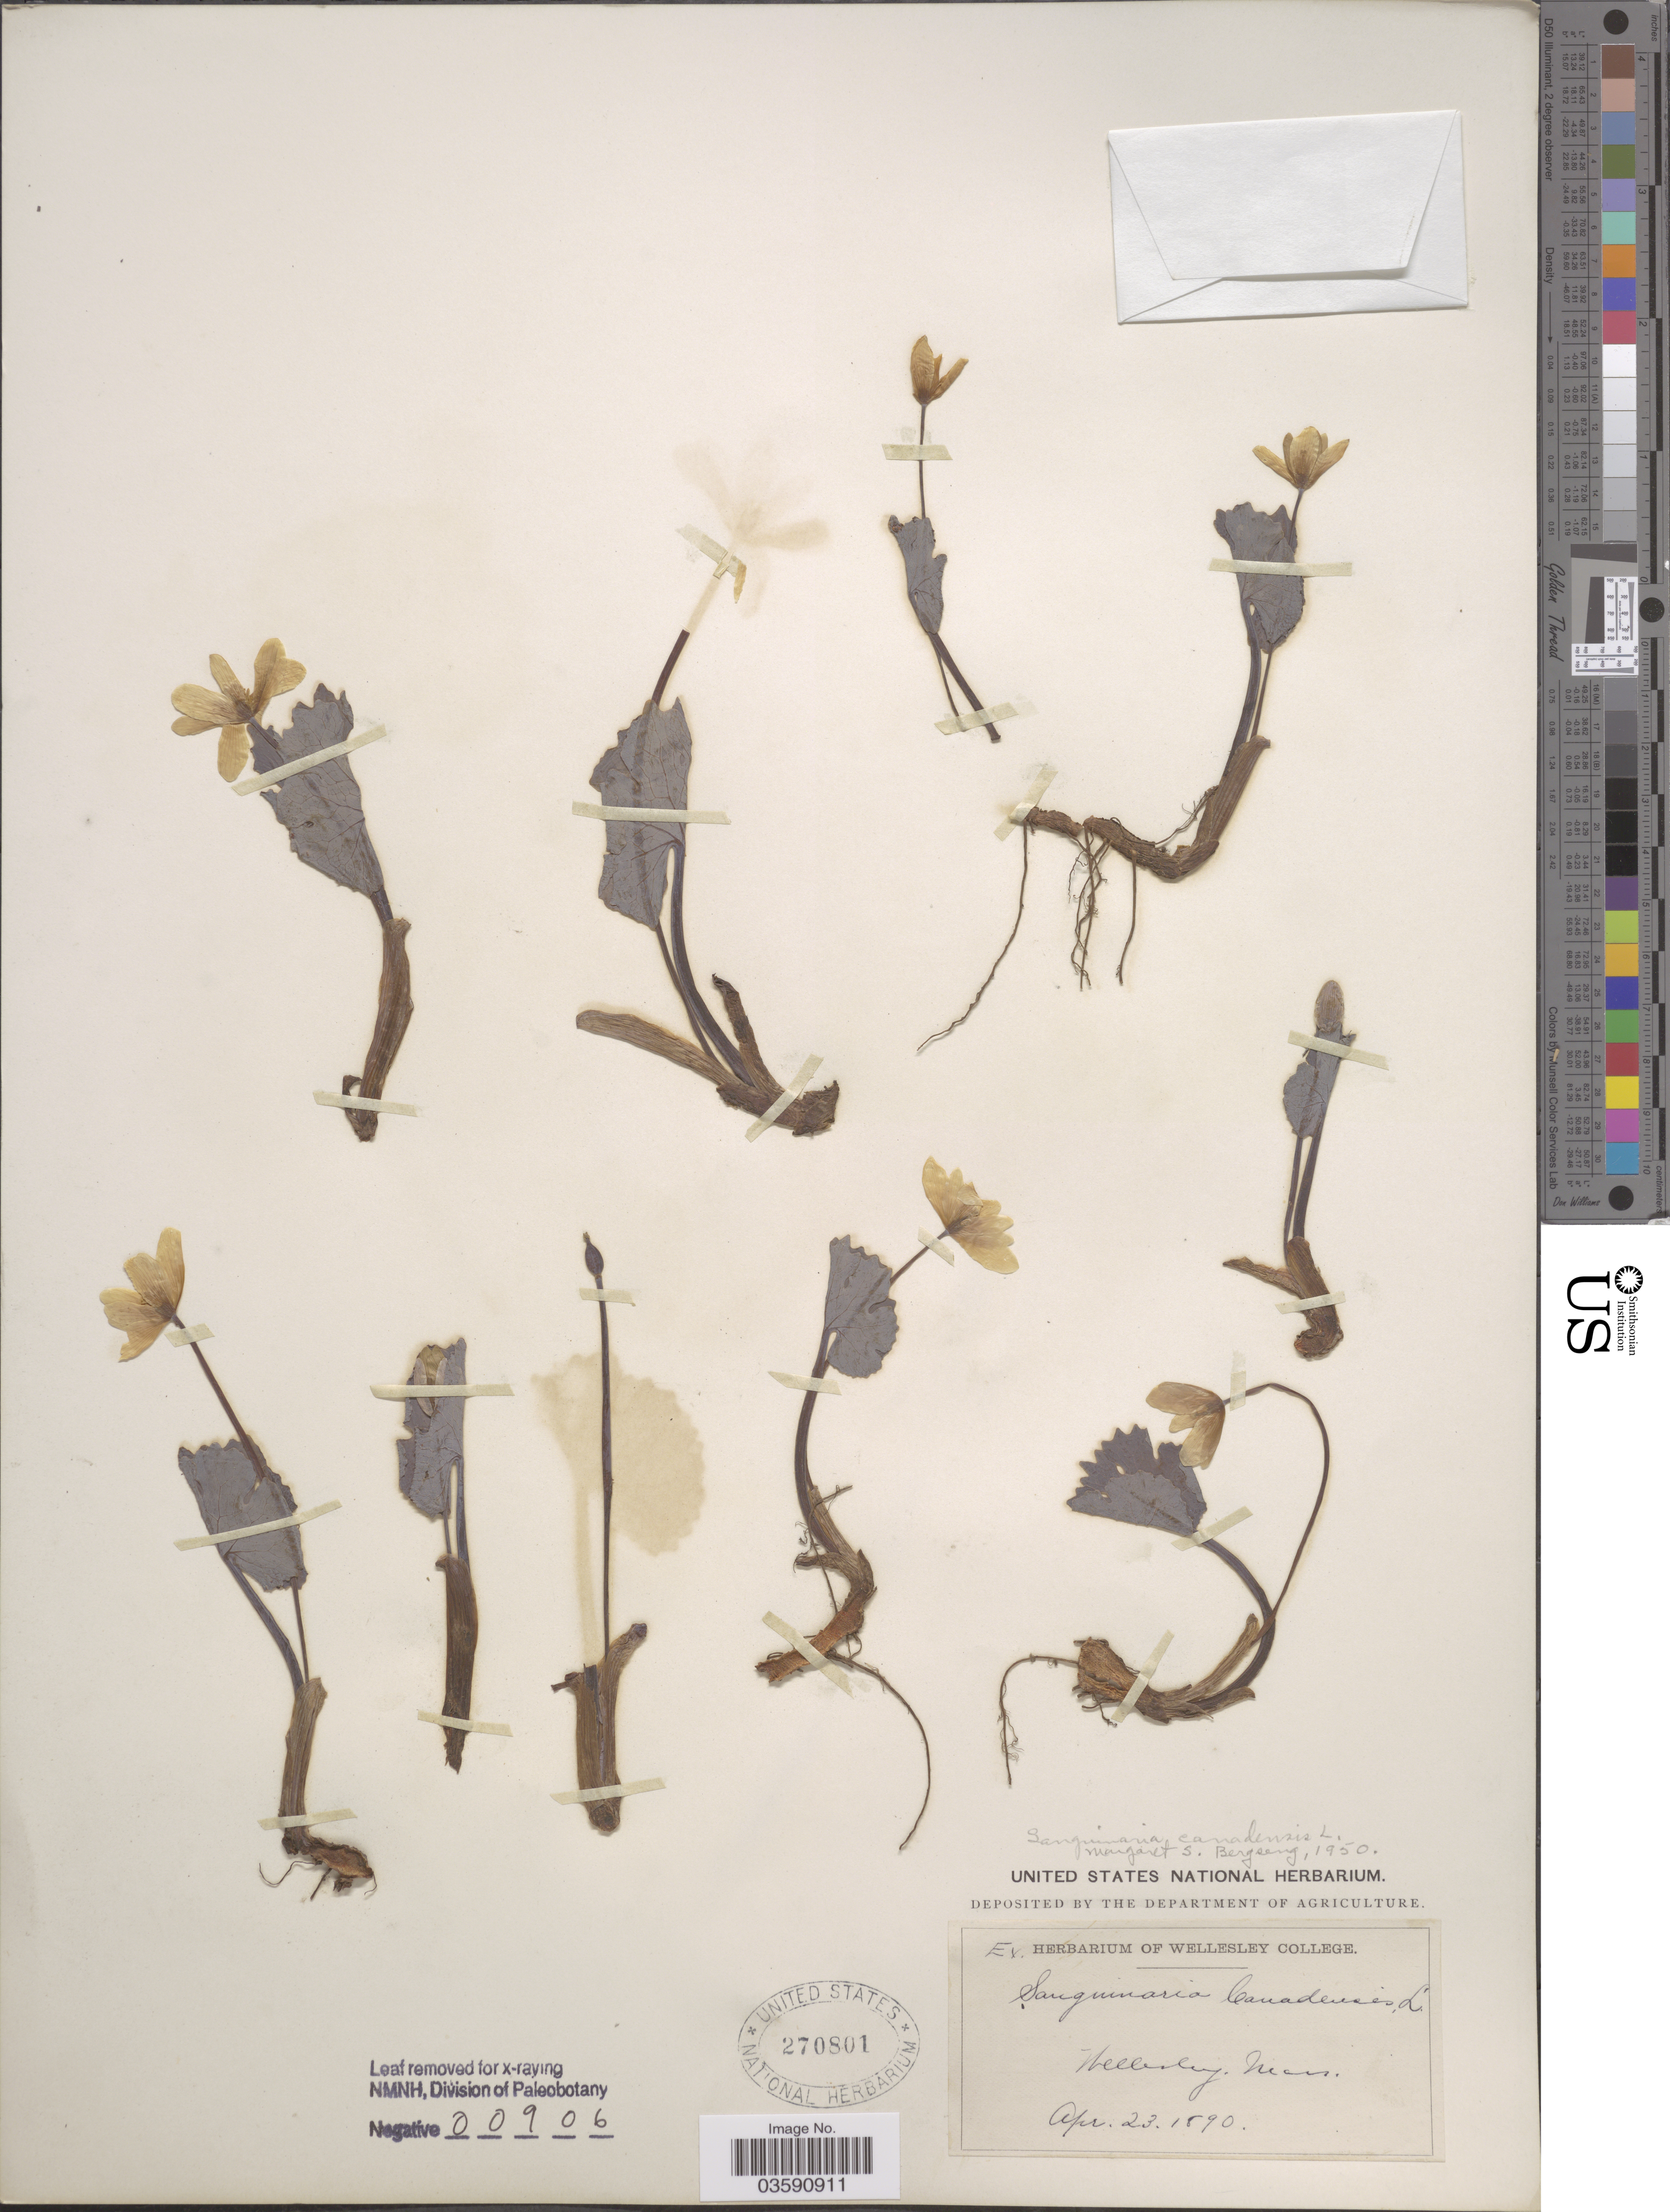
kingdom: Plantae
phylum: Tracheophyta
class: Magnoliopsida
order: Ranunculales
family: Papaveraceae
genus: Sanguinaria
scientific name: Sanguinaria canadensis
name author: L.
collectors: ex herb. Wellesley College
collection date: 1890-04-23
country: United States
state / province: Massachusetts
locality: Wellesley.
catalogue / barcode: US 270801